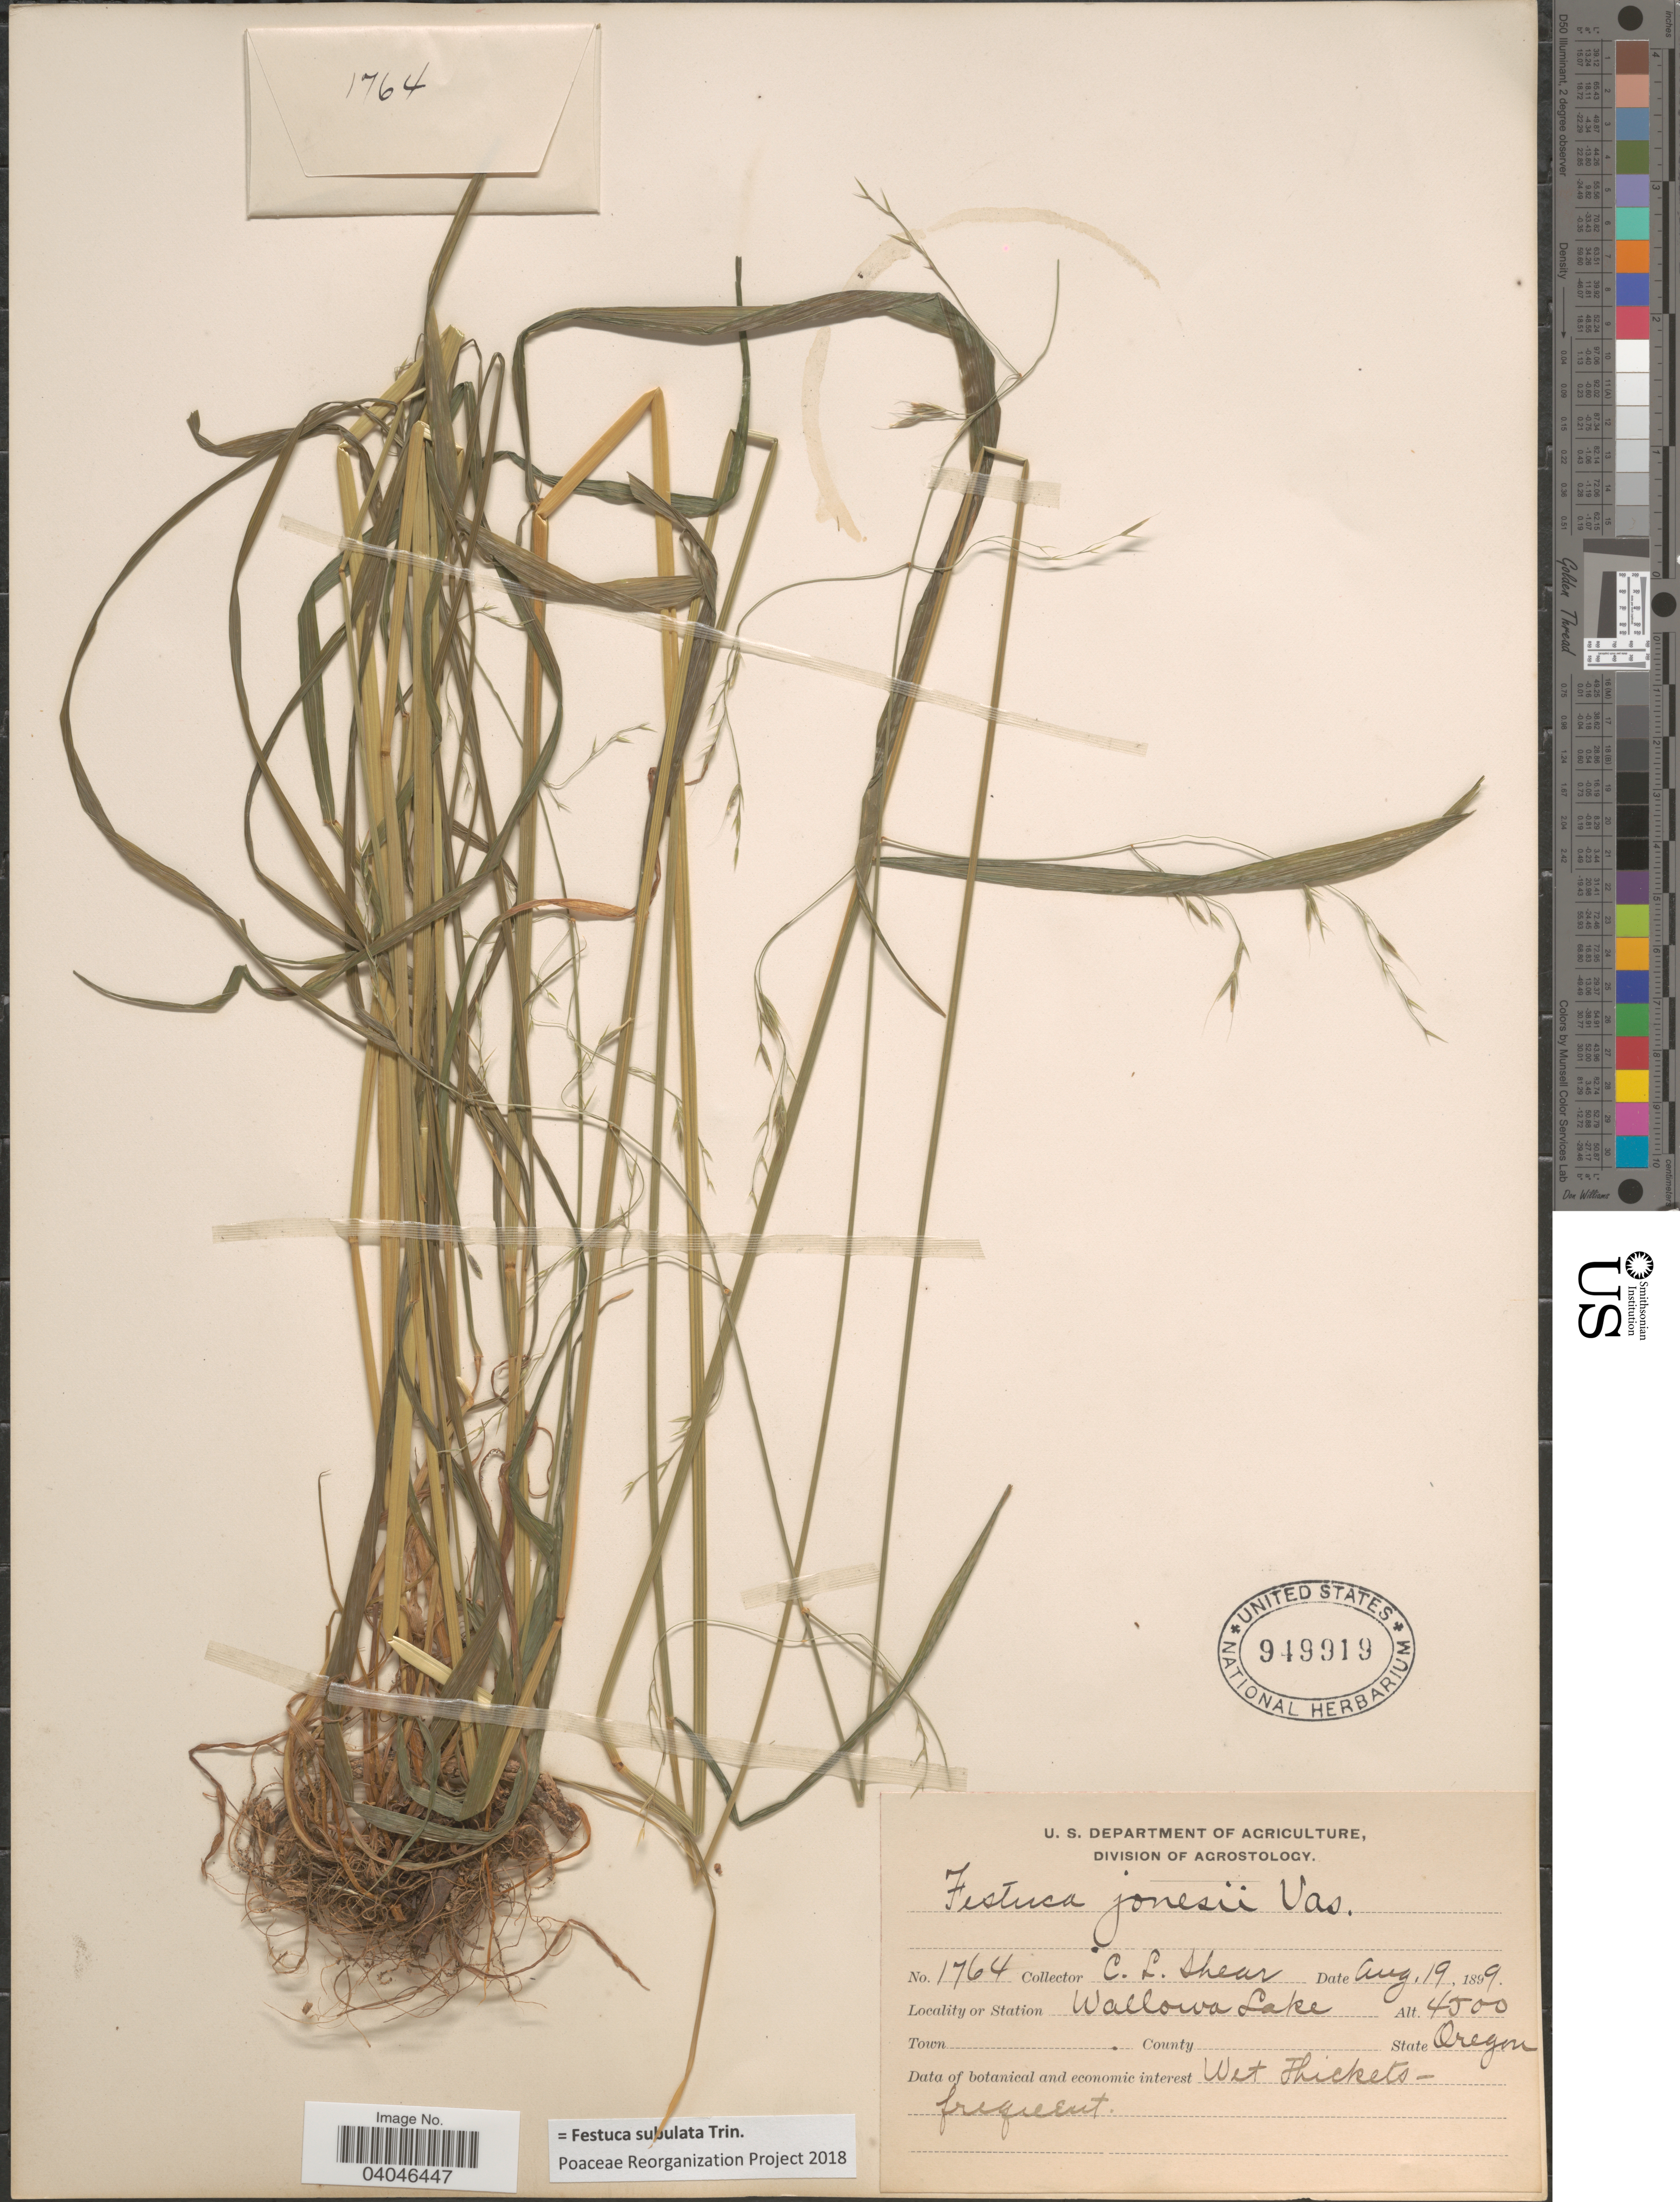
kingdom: Plantae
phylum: Tracheophyta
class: Liliopsida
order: Poales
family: Poaceae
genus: Festuca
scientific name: Festuca subulata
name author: Trin.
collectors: C. L. Shear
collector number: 1764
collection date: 1899-08-19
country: United States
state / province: Oregon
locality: Station Wallowa Lake.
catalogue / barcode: US 949919